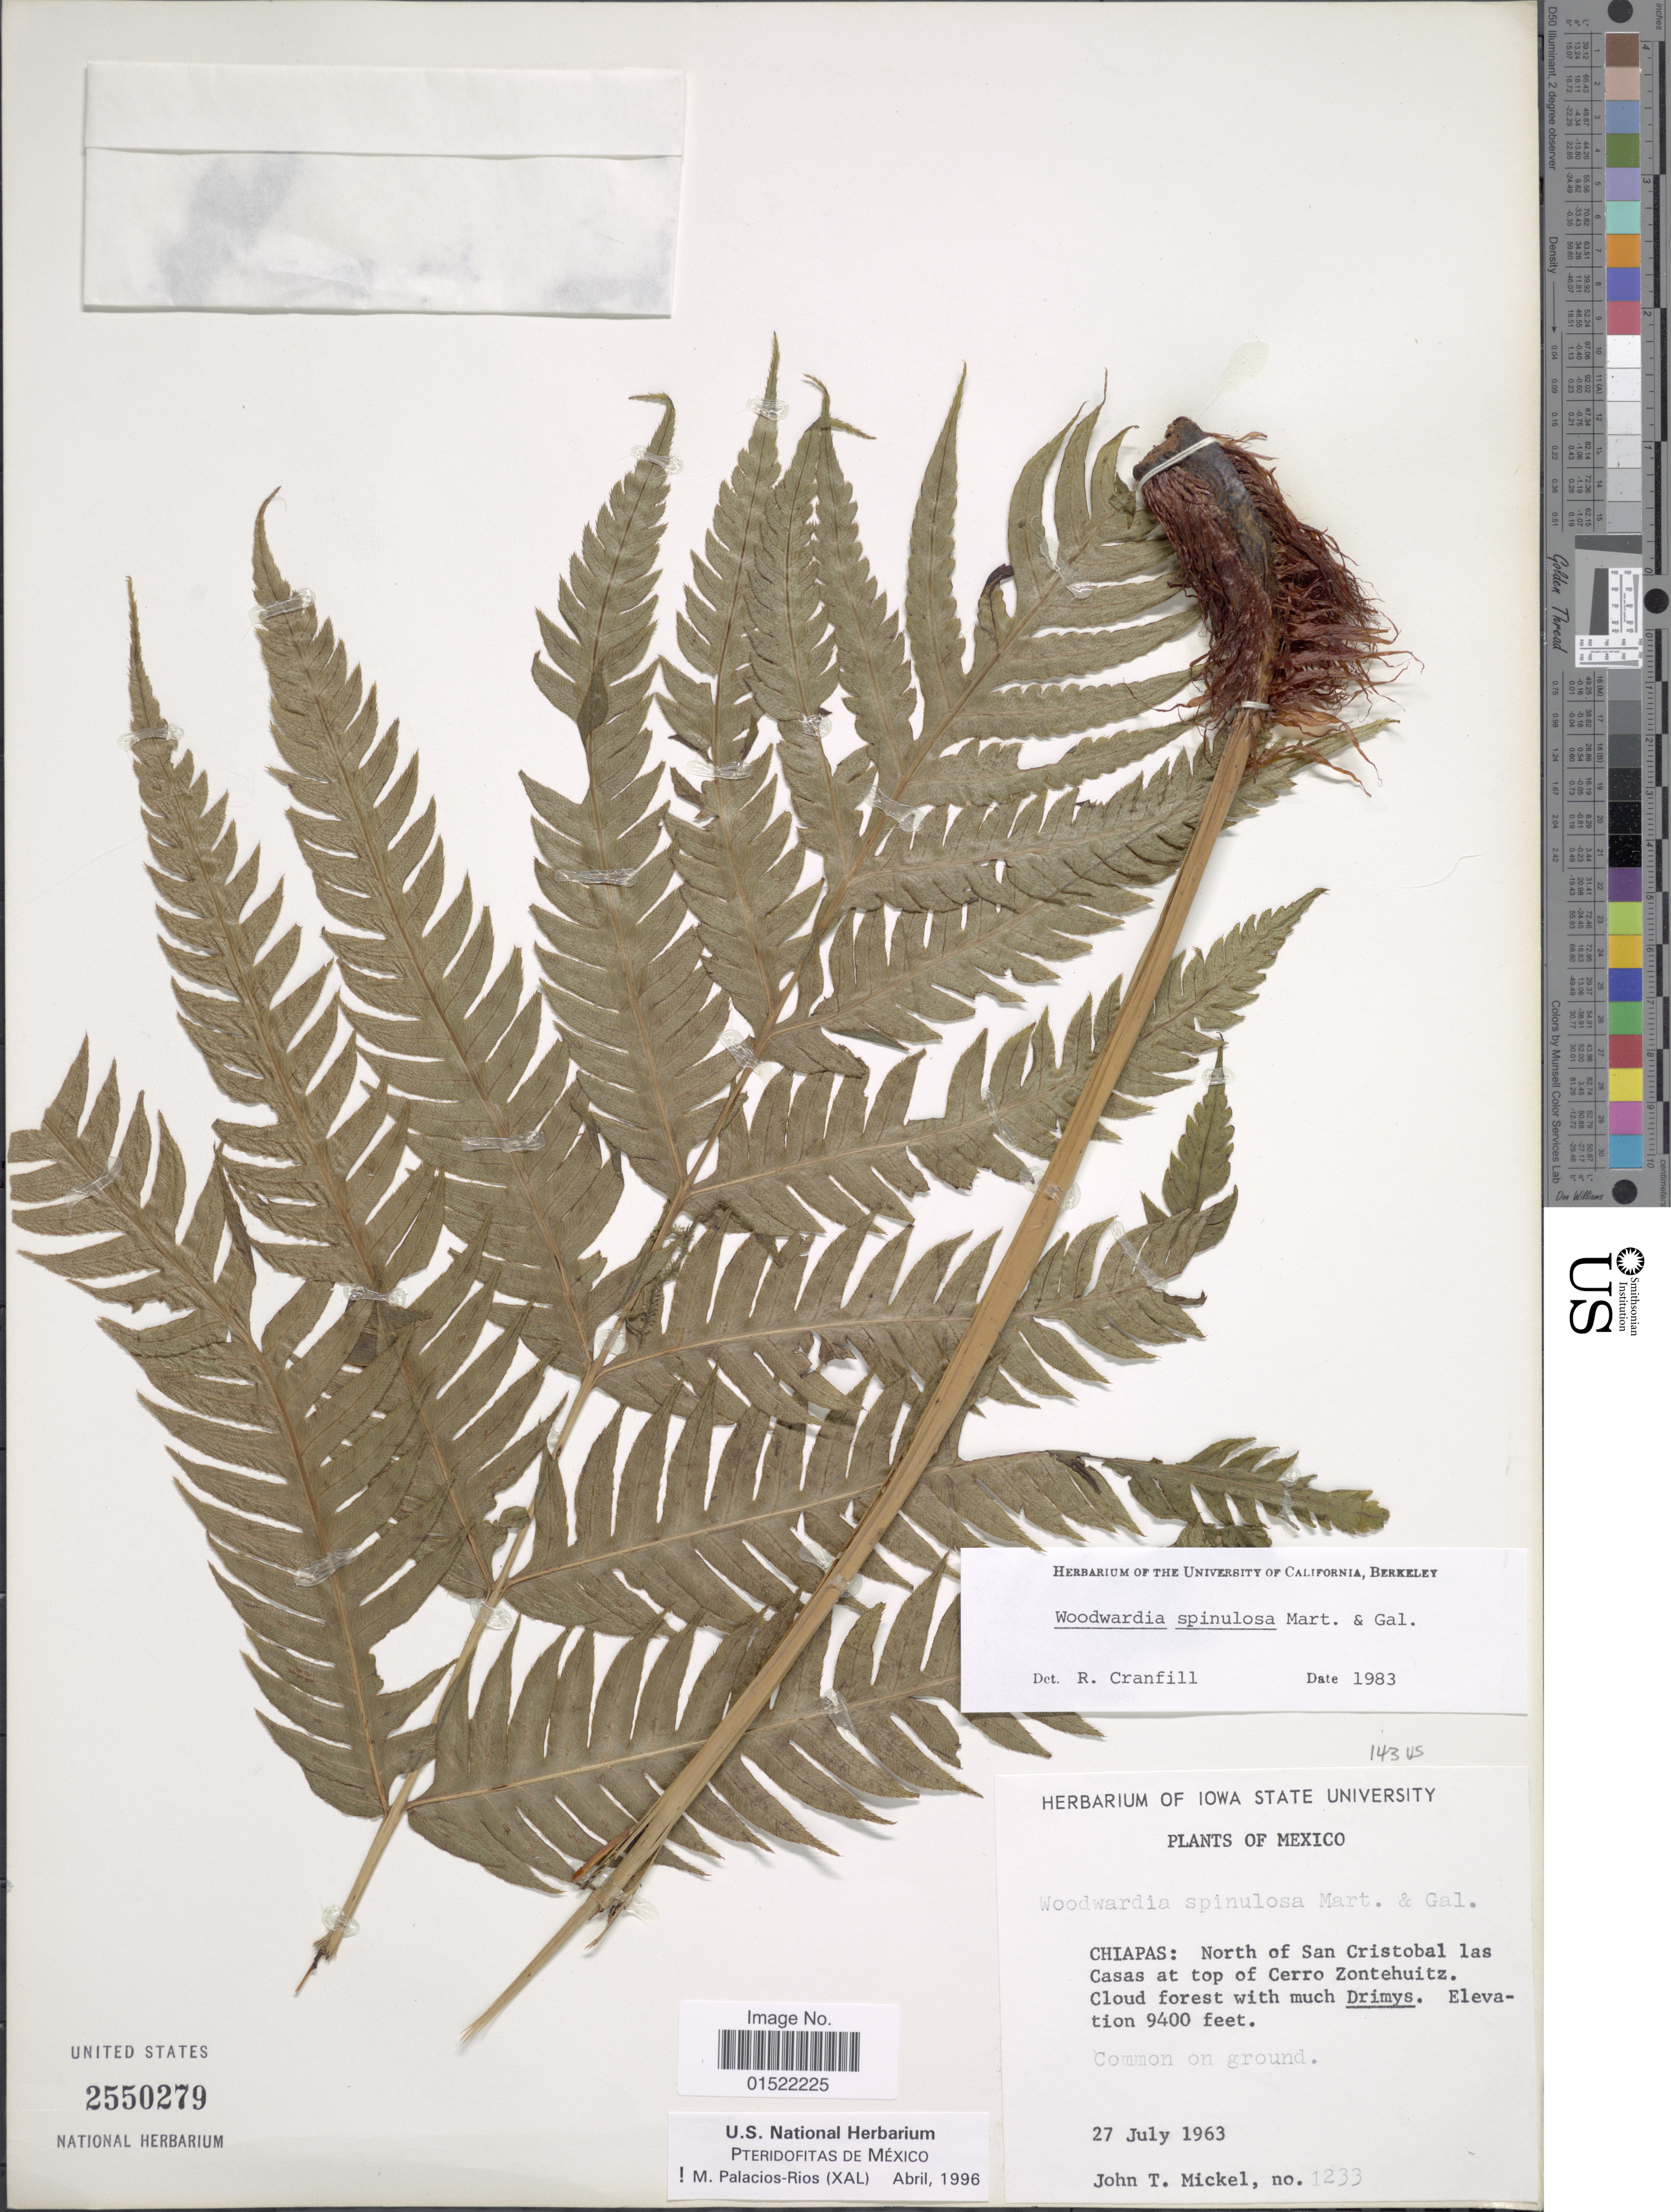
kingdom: Plantae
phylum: Tracheophyta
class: Polypodiopsida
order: Polypodiales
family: Blechnaceae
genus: Woodwardia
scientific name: Woodwardia spinulosa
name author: M. Martens & Galeotti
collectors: J. T. Mickel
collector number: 1233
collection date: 1963-07-27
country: Mexico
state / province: Chiapas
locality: Chiapas: North of San Cristobal las Casas at top of Cerro Zontehuitz, cloud forest with much Drimys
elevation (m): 2865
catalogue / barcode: US 2550279